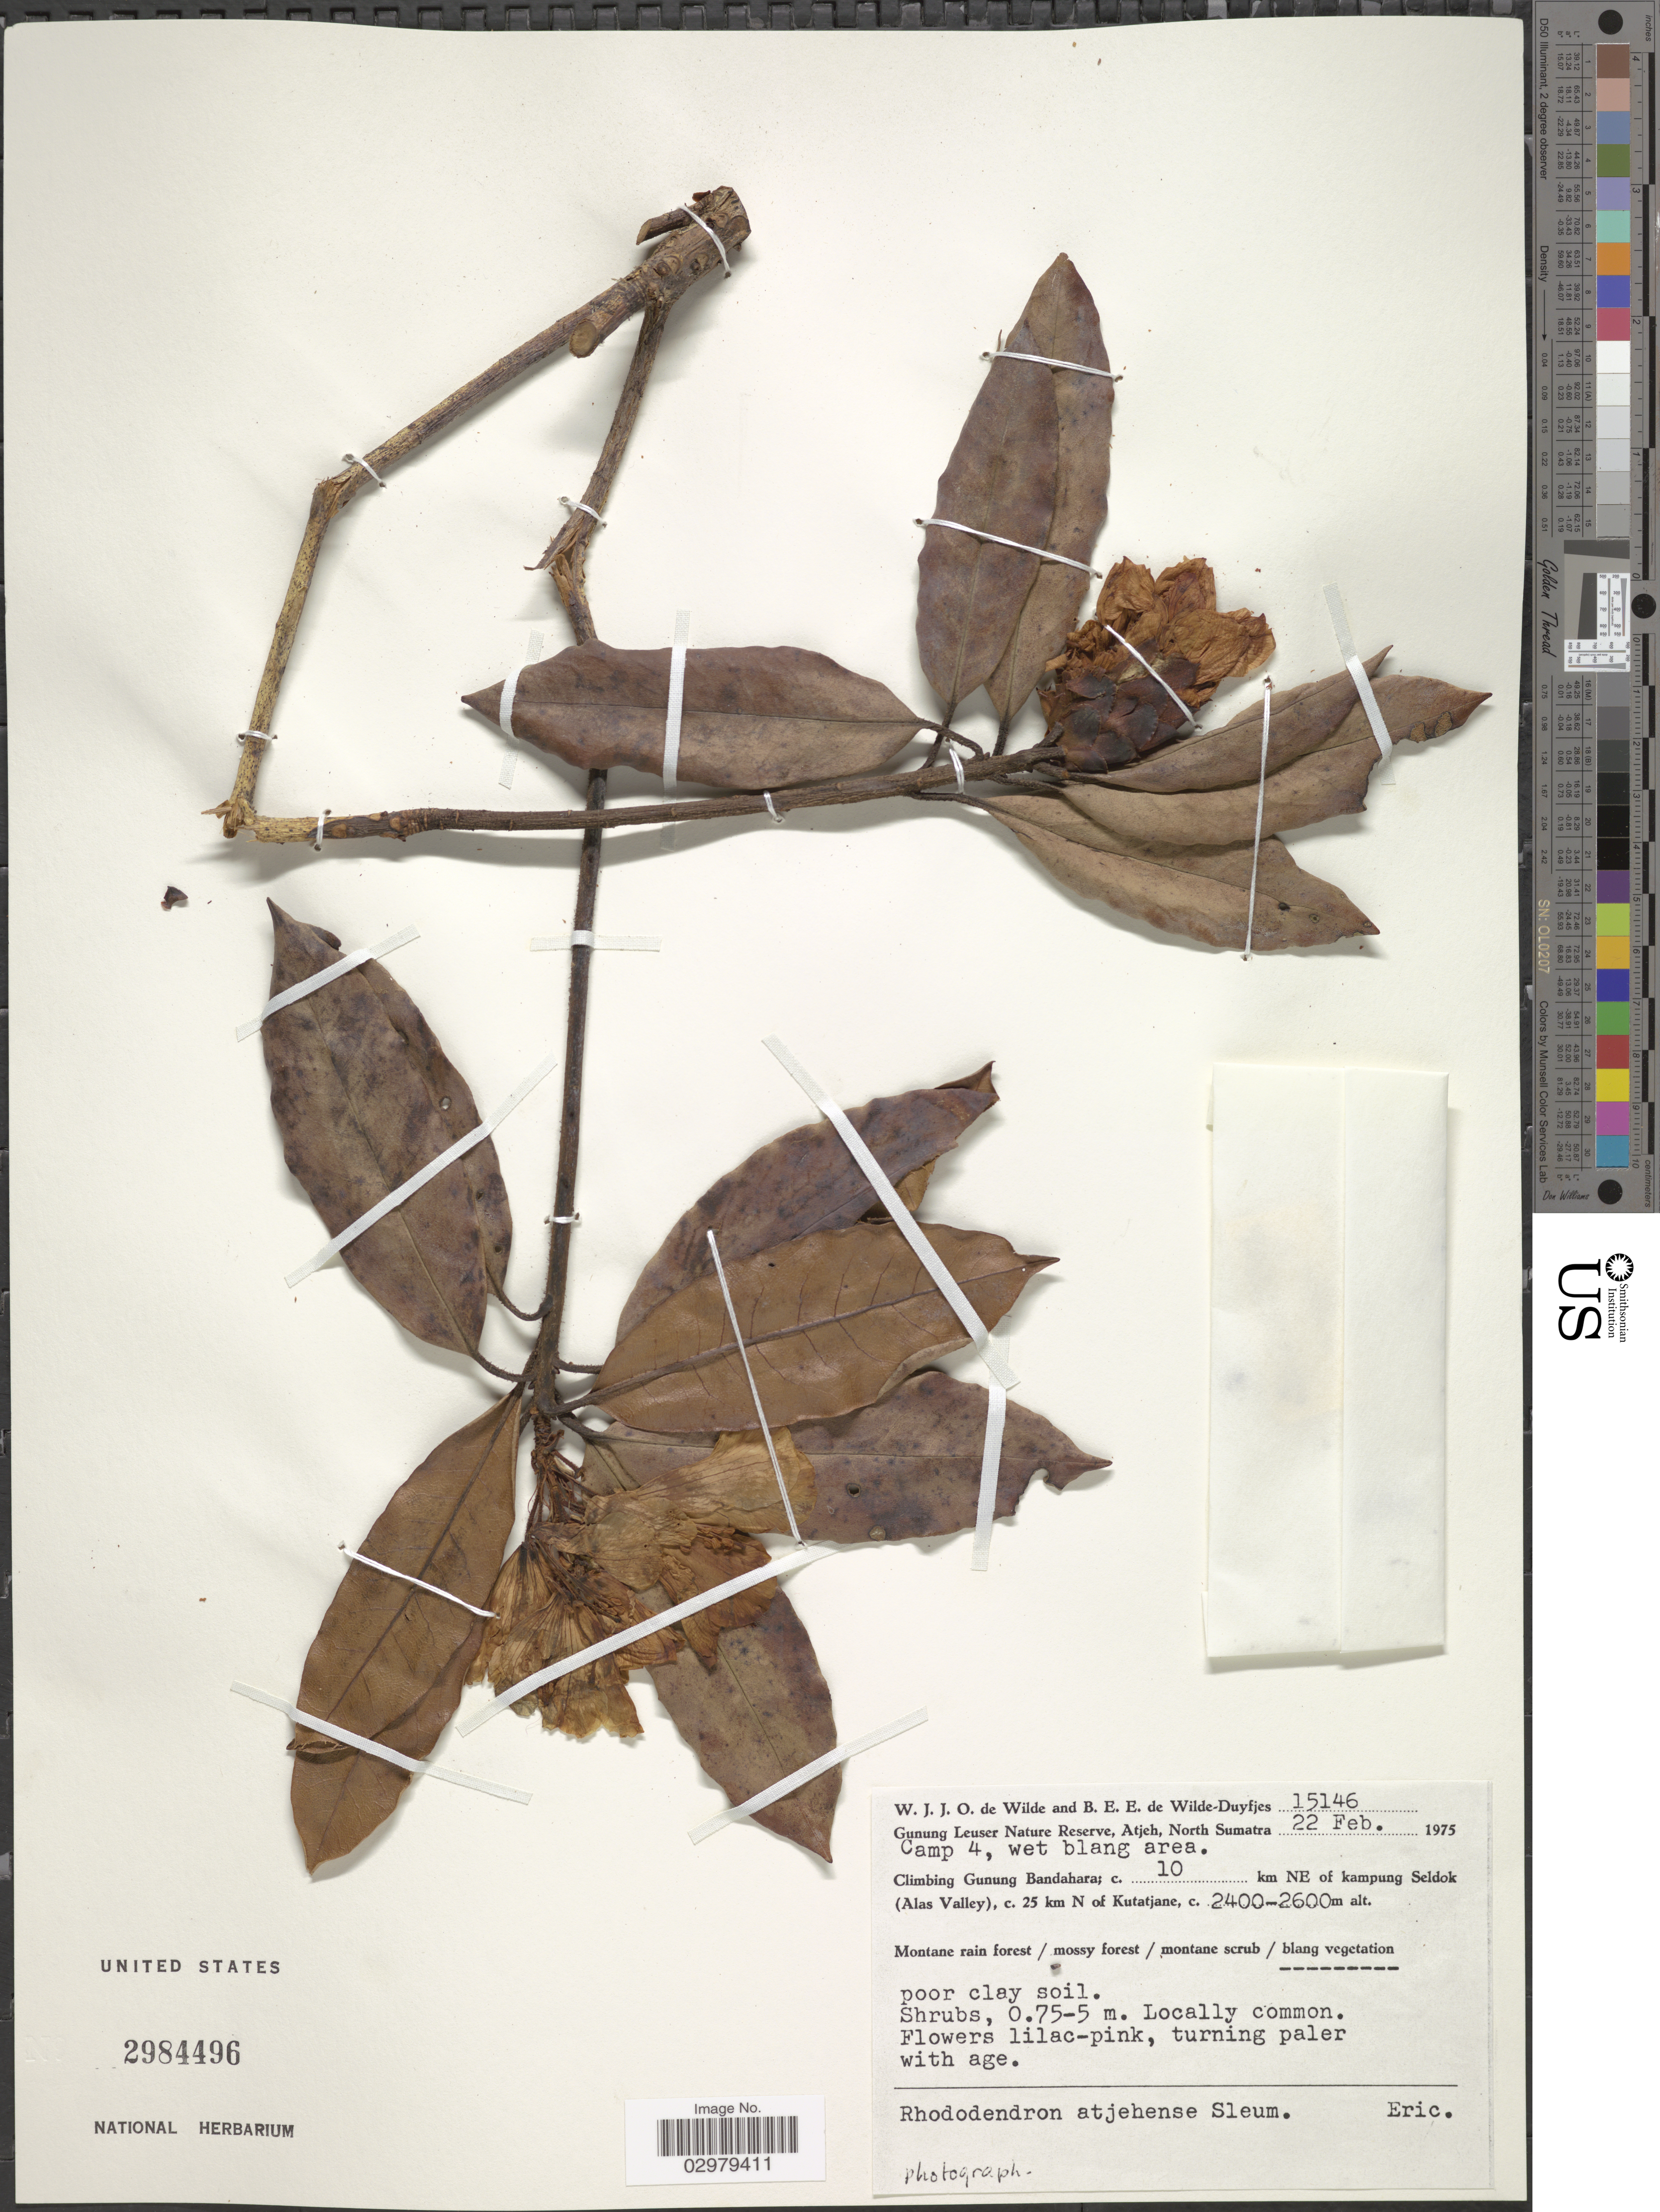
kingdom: Plantae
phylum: Tracheophyta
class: Magnoliopsida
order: Ericales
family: Ericaceae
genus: Rhododendron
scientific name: Rhododendron atjehense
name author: Sleumer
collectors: W. J. de Wilde & B. E. de Wilde-Duyfjes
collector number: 15146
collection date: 1975-02-22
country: Indonesia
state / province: Sumatra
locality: Gunung Leuser Nature Reserve, Atjeh, North Sumatra, Camp 4, wet blang area. Climbing Gunung Bandahara; c. 10 km NE of kampung Seldok (Alas Valley), c. 25 km N of Kutatjane.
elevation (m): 2400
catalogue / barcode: US 2984496